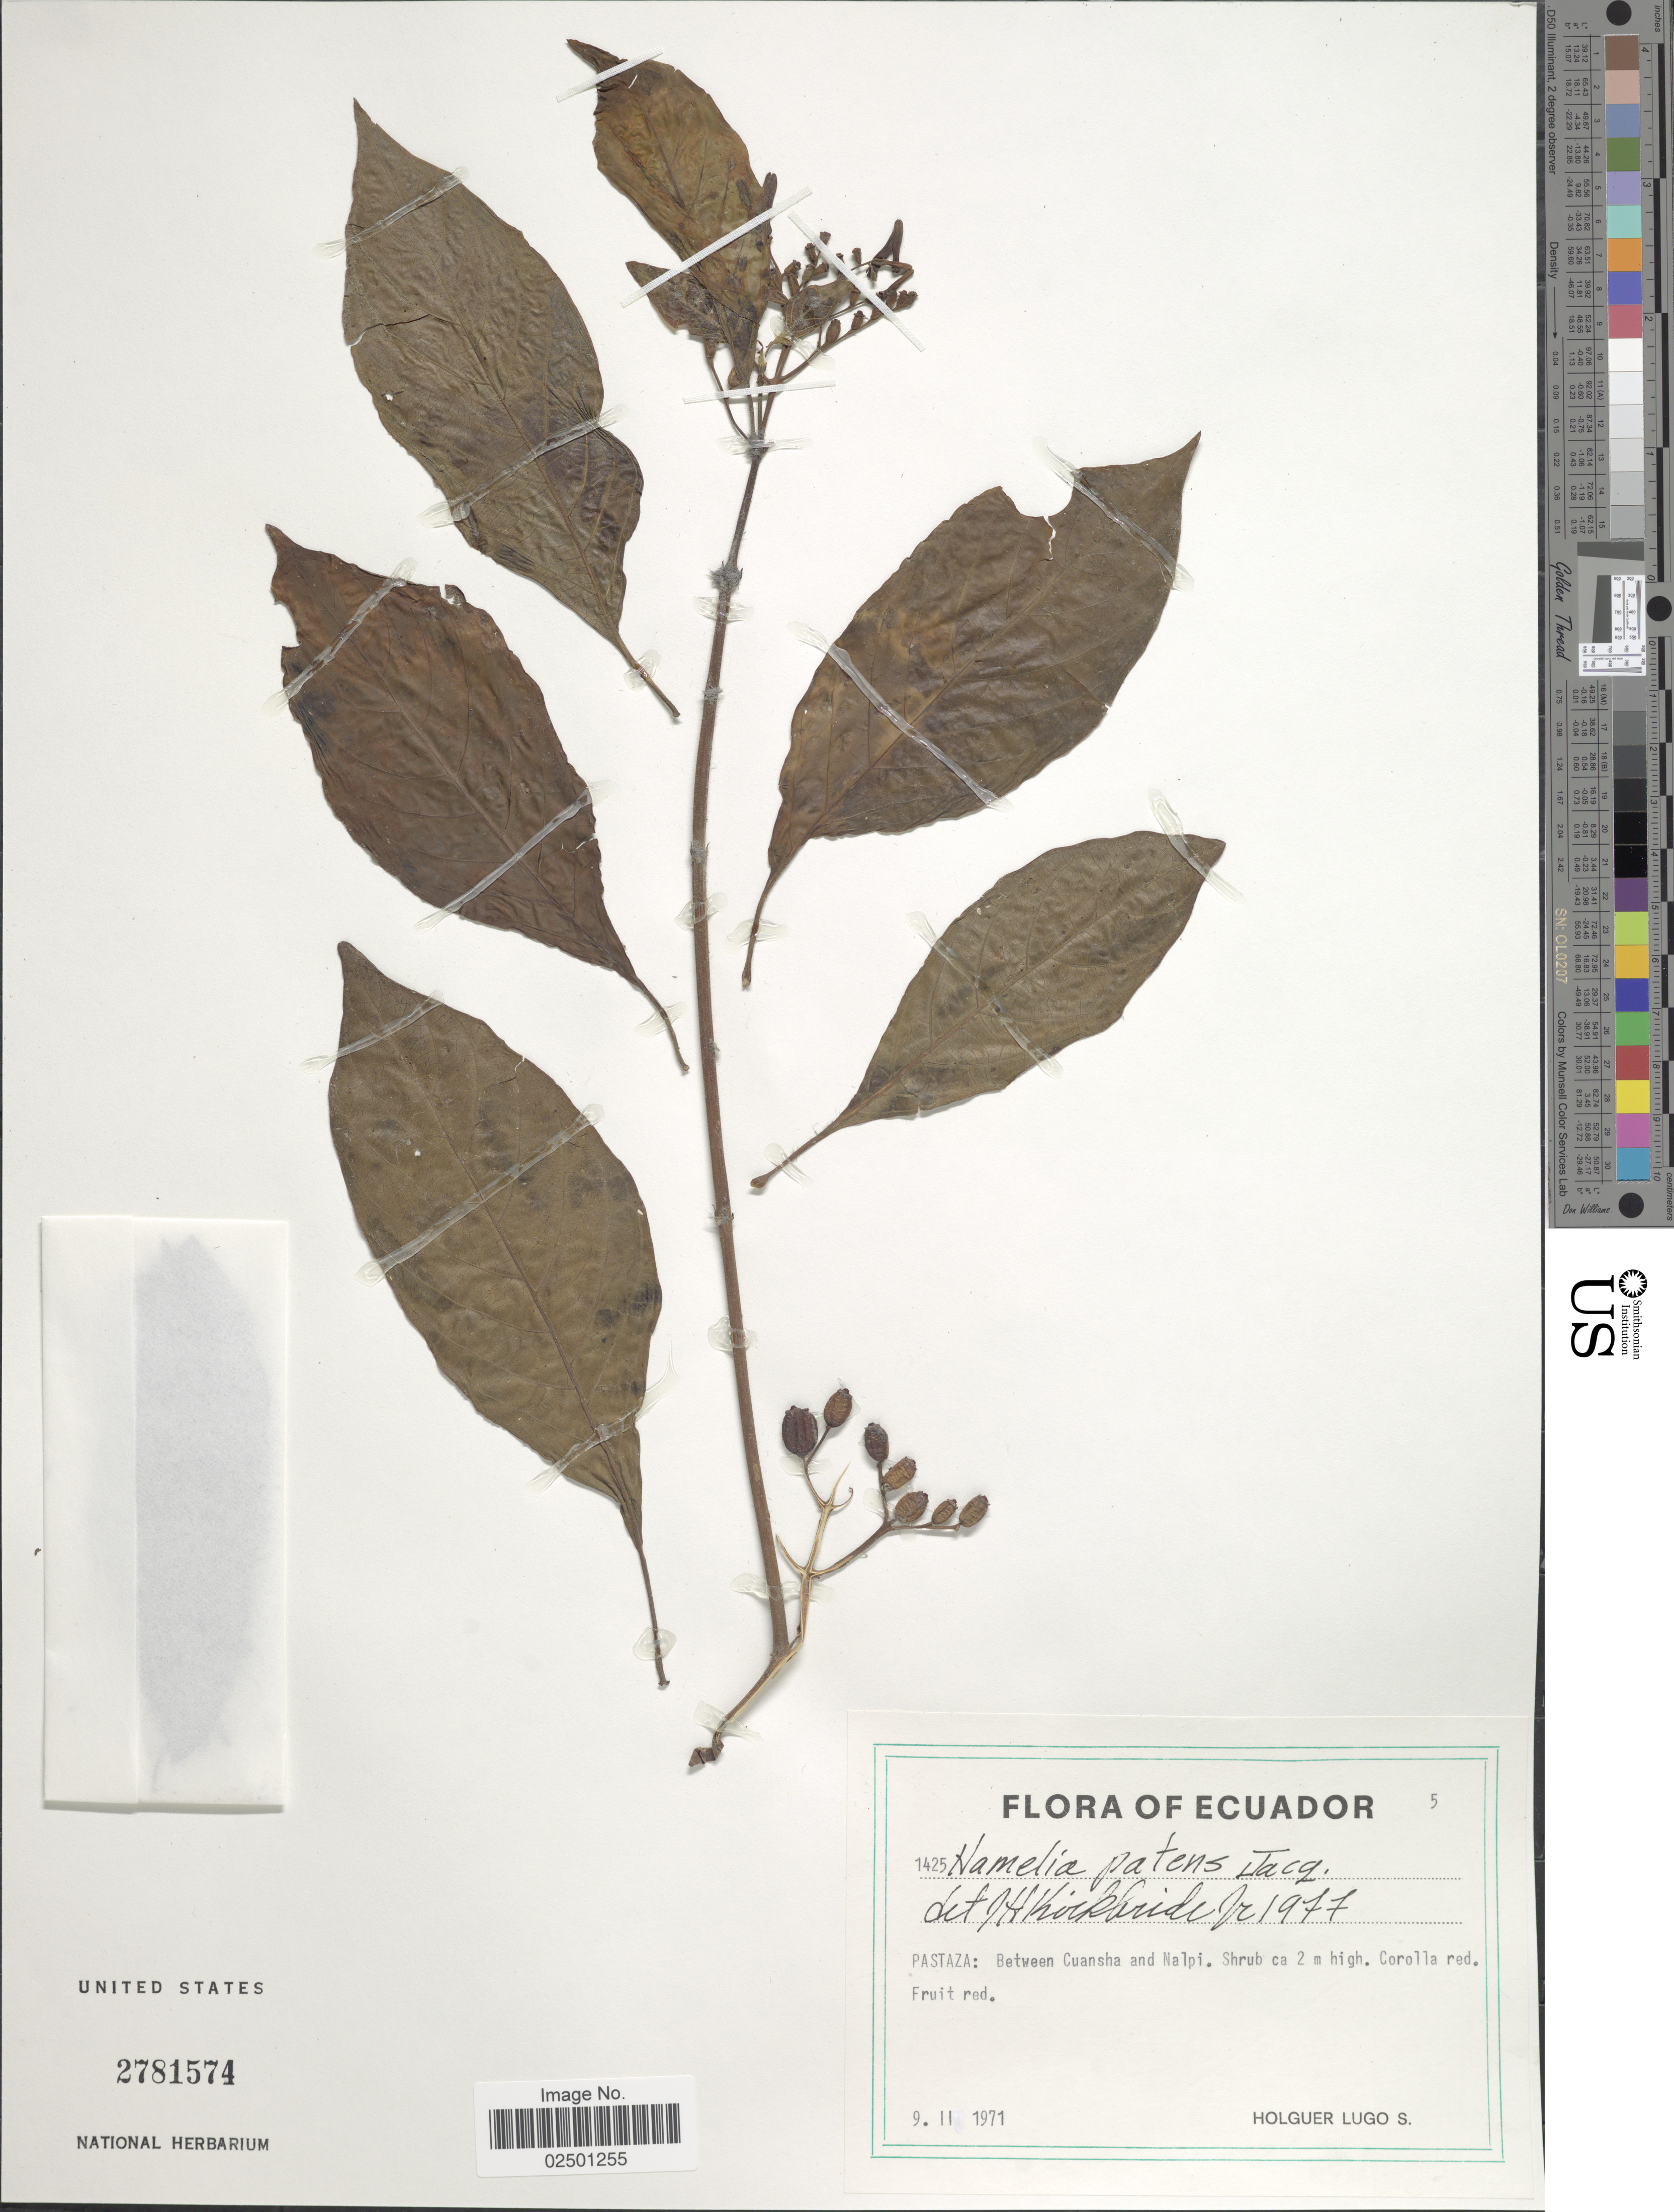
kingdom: Plantae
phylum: Tracheophyta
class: Magnoliopsida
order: Gentianales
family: Rubiaceae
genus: Hamelia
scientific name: Hamelia patens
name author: Jacq.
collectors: H. Lugo S.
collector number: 1425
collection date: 1971-02-09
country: Ecuador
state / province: Pastaza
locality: Between Cuansha and Nalpi.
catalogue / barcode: US 2781574